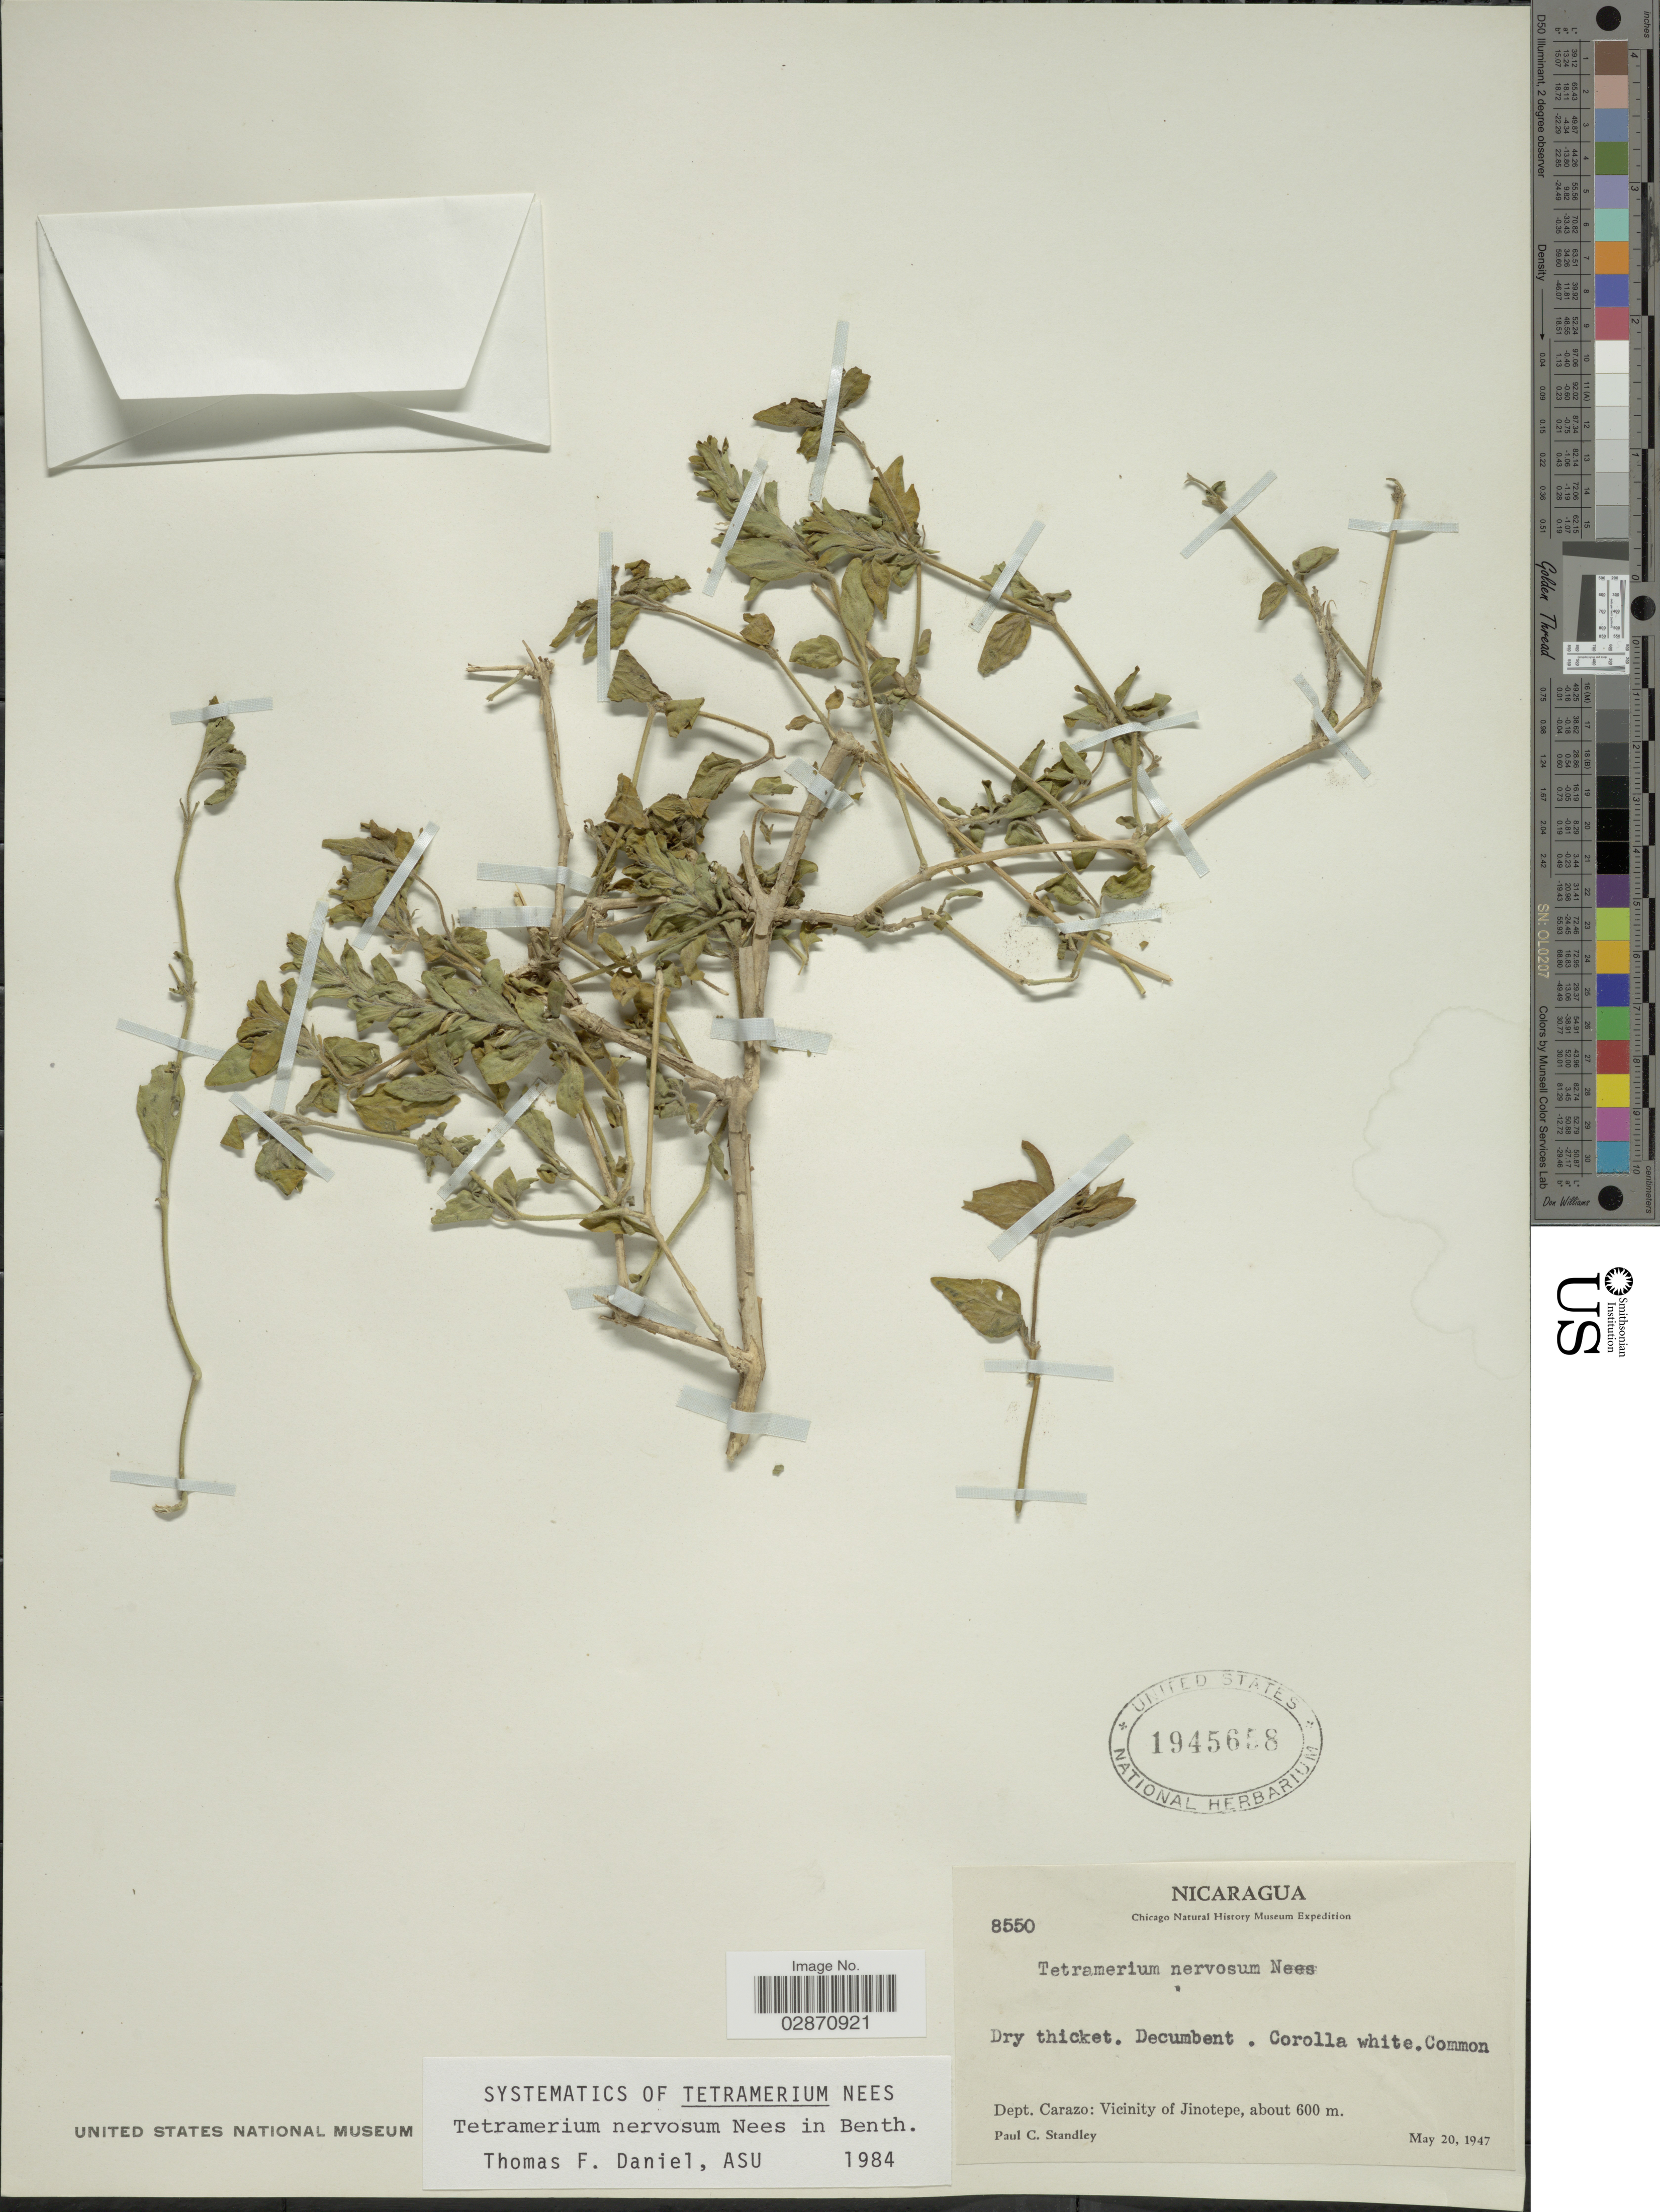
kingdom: Plantae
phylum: Tracheophyta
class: Magnoliopsida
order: Lamiales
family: Acanthaceae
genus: Tetramerium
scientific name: Tetramerium nervosum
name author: Nees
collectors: P. C. Standley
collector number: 8550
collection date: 1947-05-20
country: Nicaragua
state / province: Carazo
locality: Dept. Carazo: Vicinity of Jinotepe.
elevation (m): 600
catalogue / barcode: US 1945658